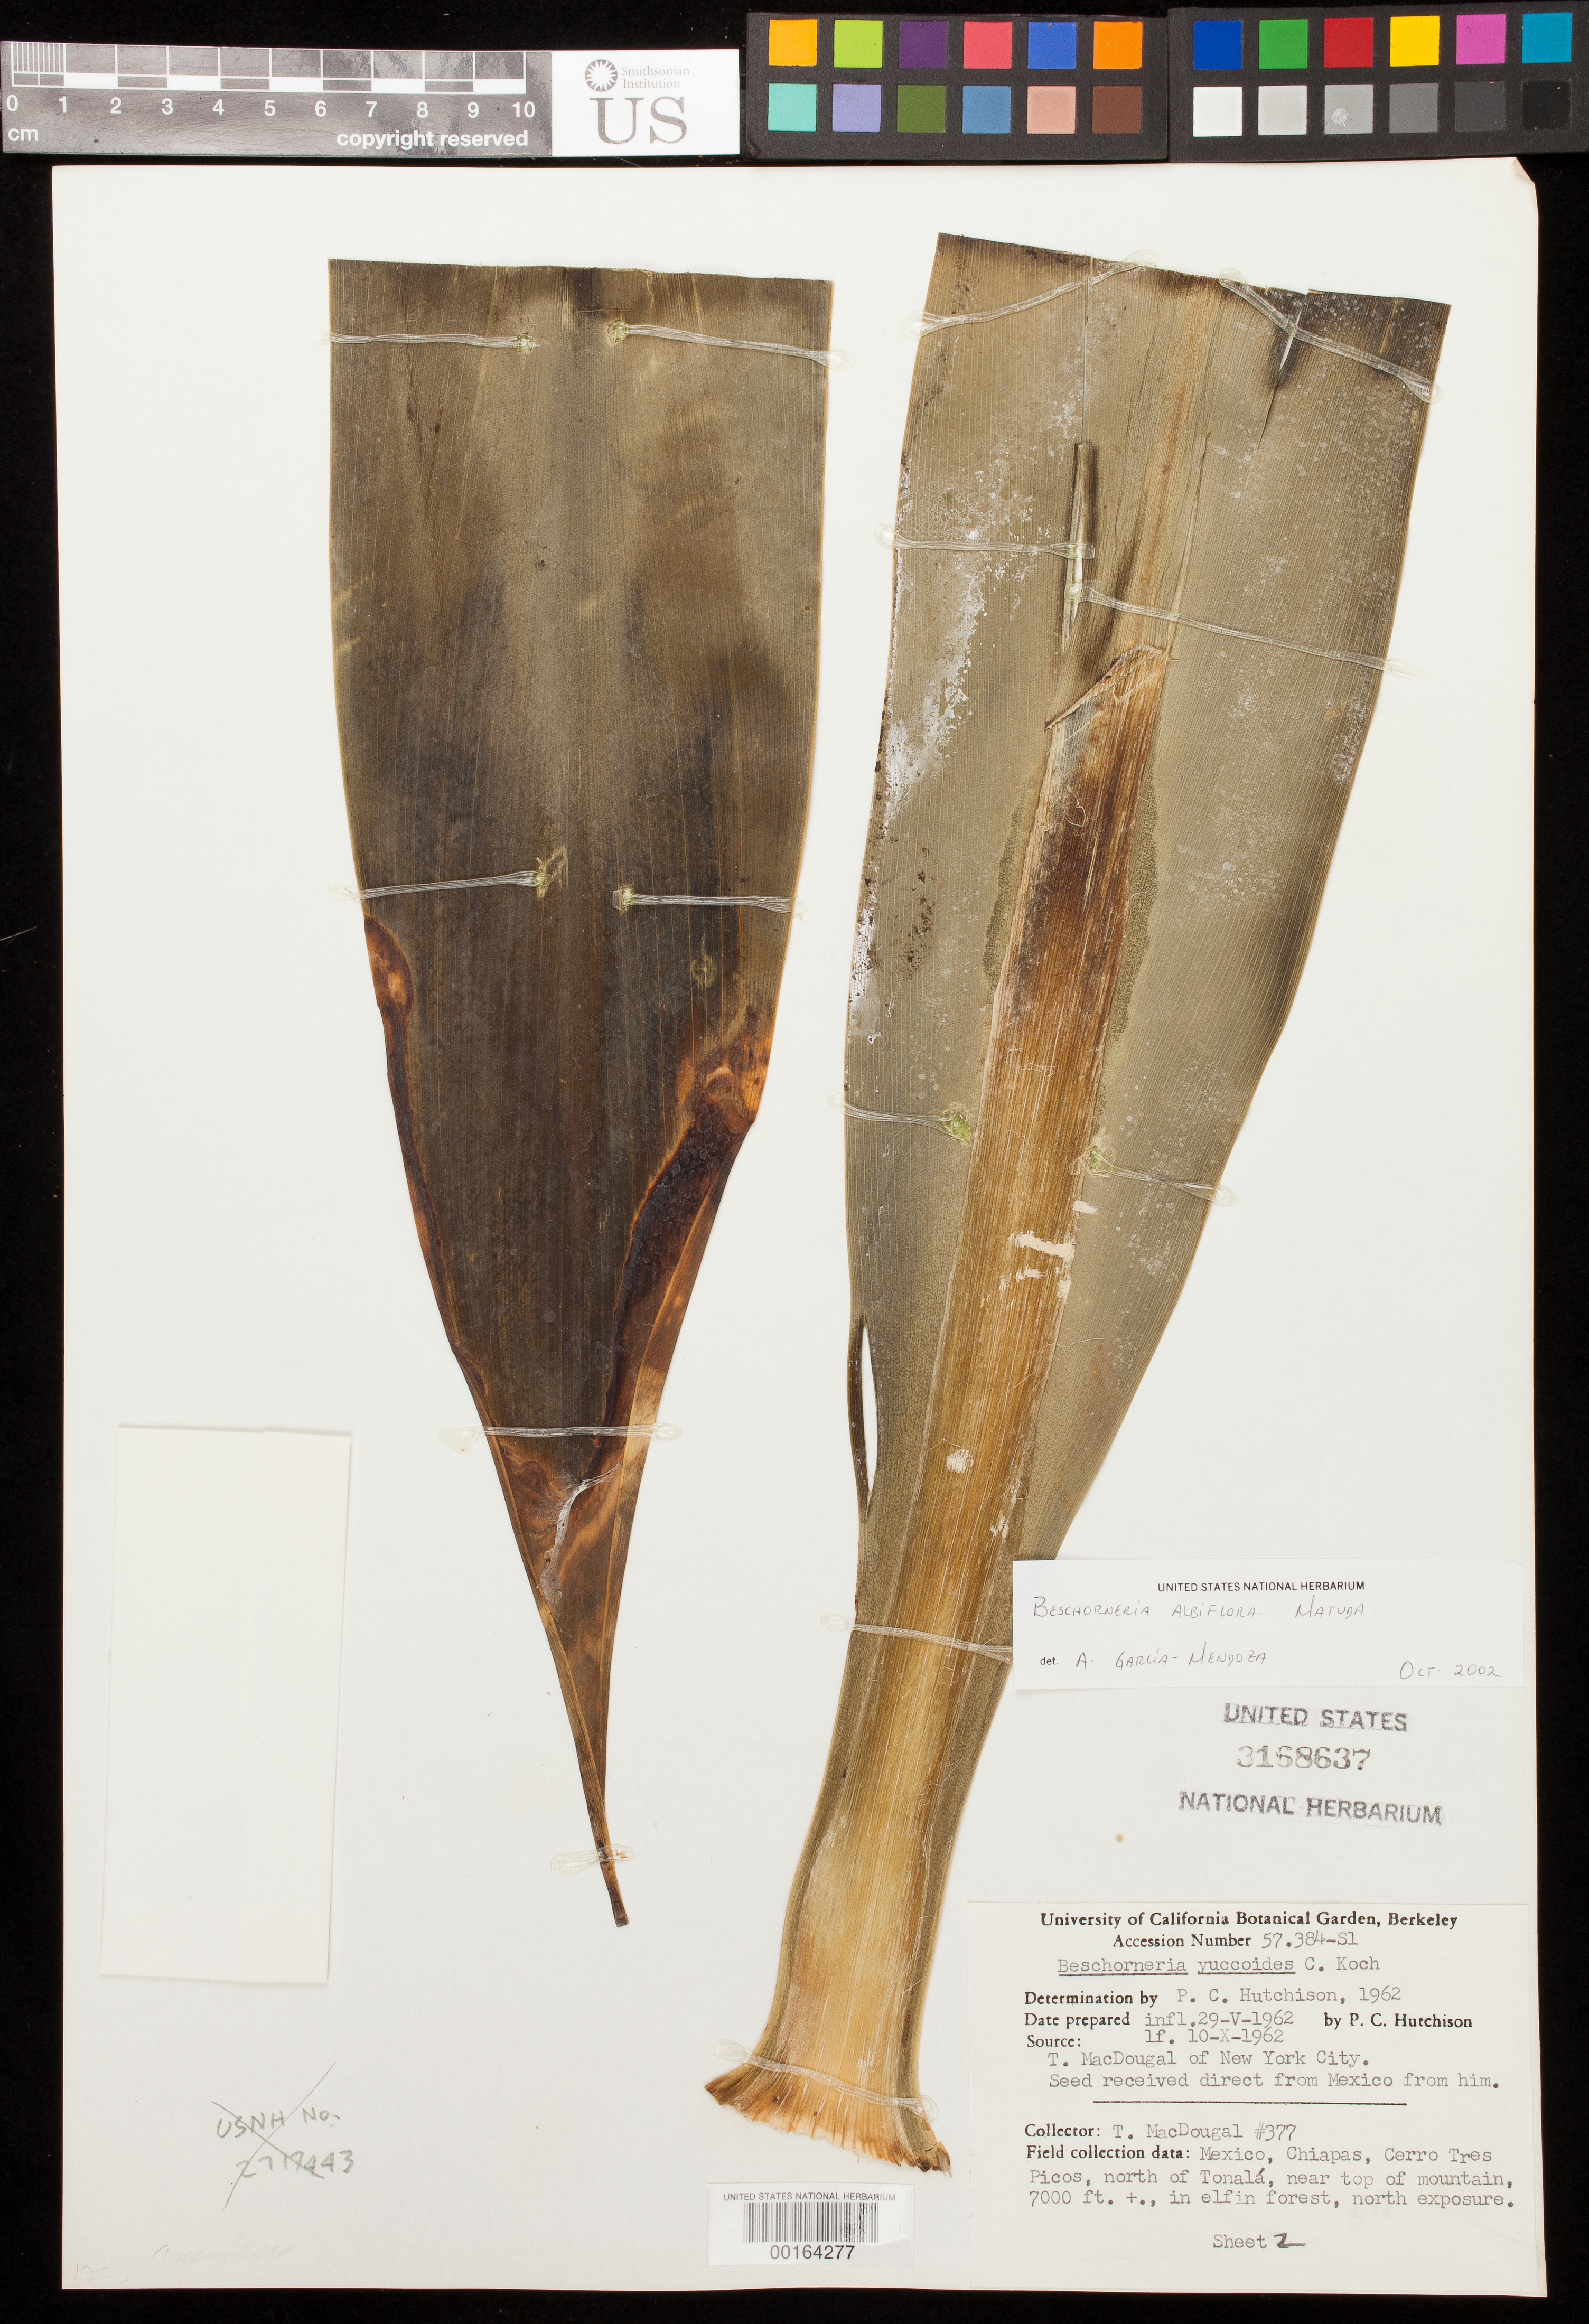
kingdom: Plantae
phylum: Tracheophyta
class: Liliopsida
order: Asparagales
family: Asparagaceae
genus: Beschorneria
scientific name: Beschorneria albiflora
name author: Matuda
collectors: T. Macdougall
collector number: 377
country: Mexico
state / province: Chiapas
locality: Cerro Tre Picos, N of Tonala, near top of mountain in elfin forest, N exposure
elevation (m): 2134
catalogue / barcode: US 3168637